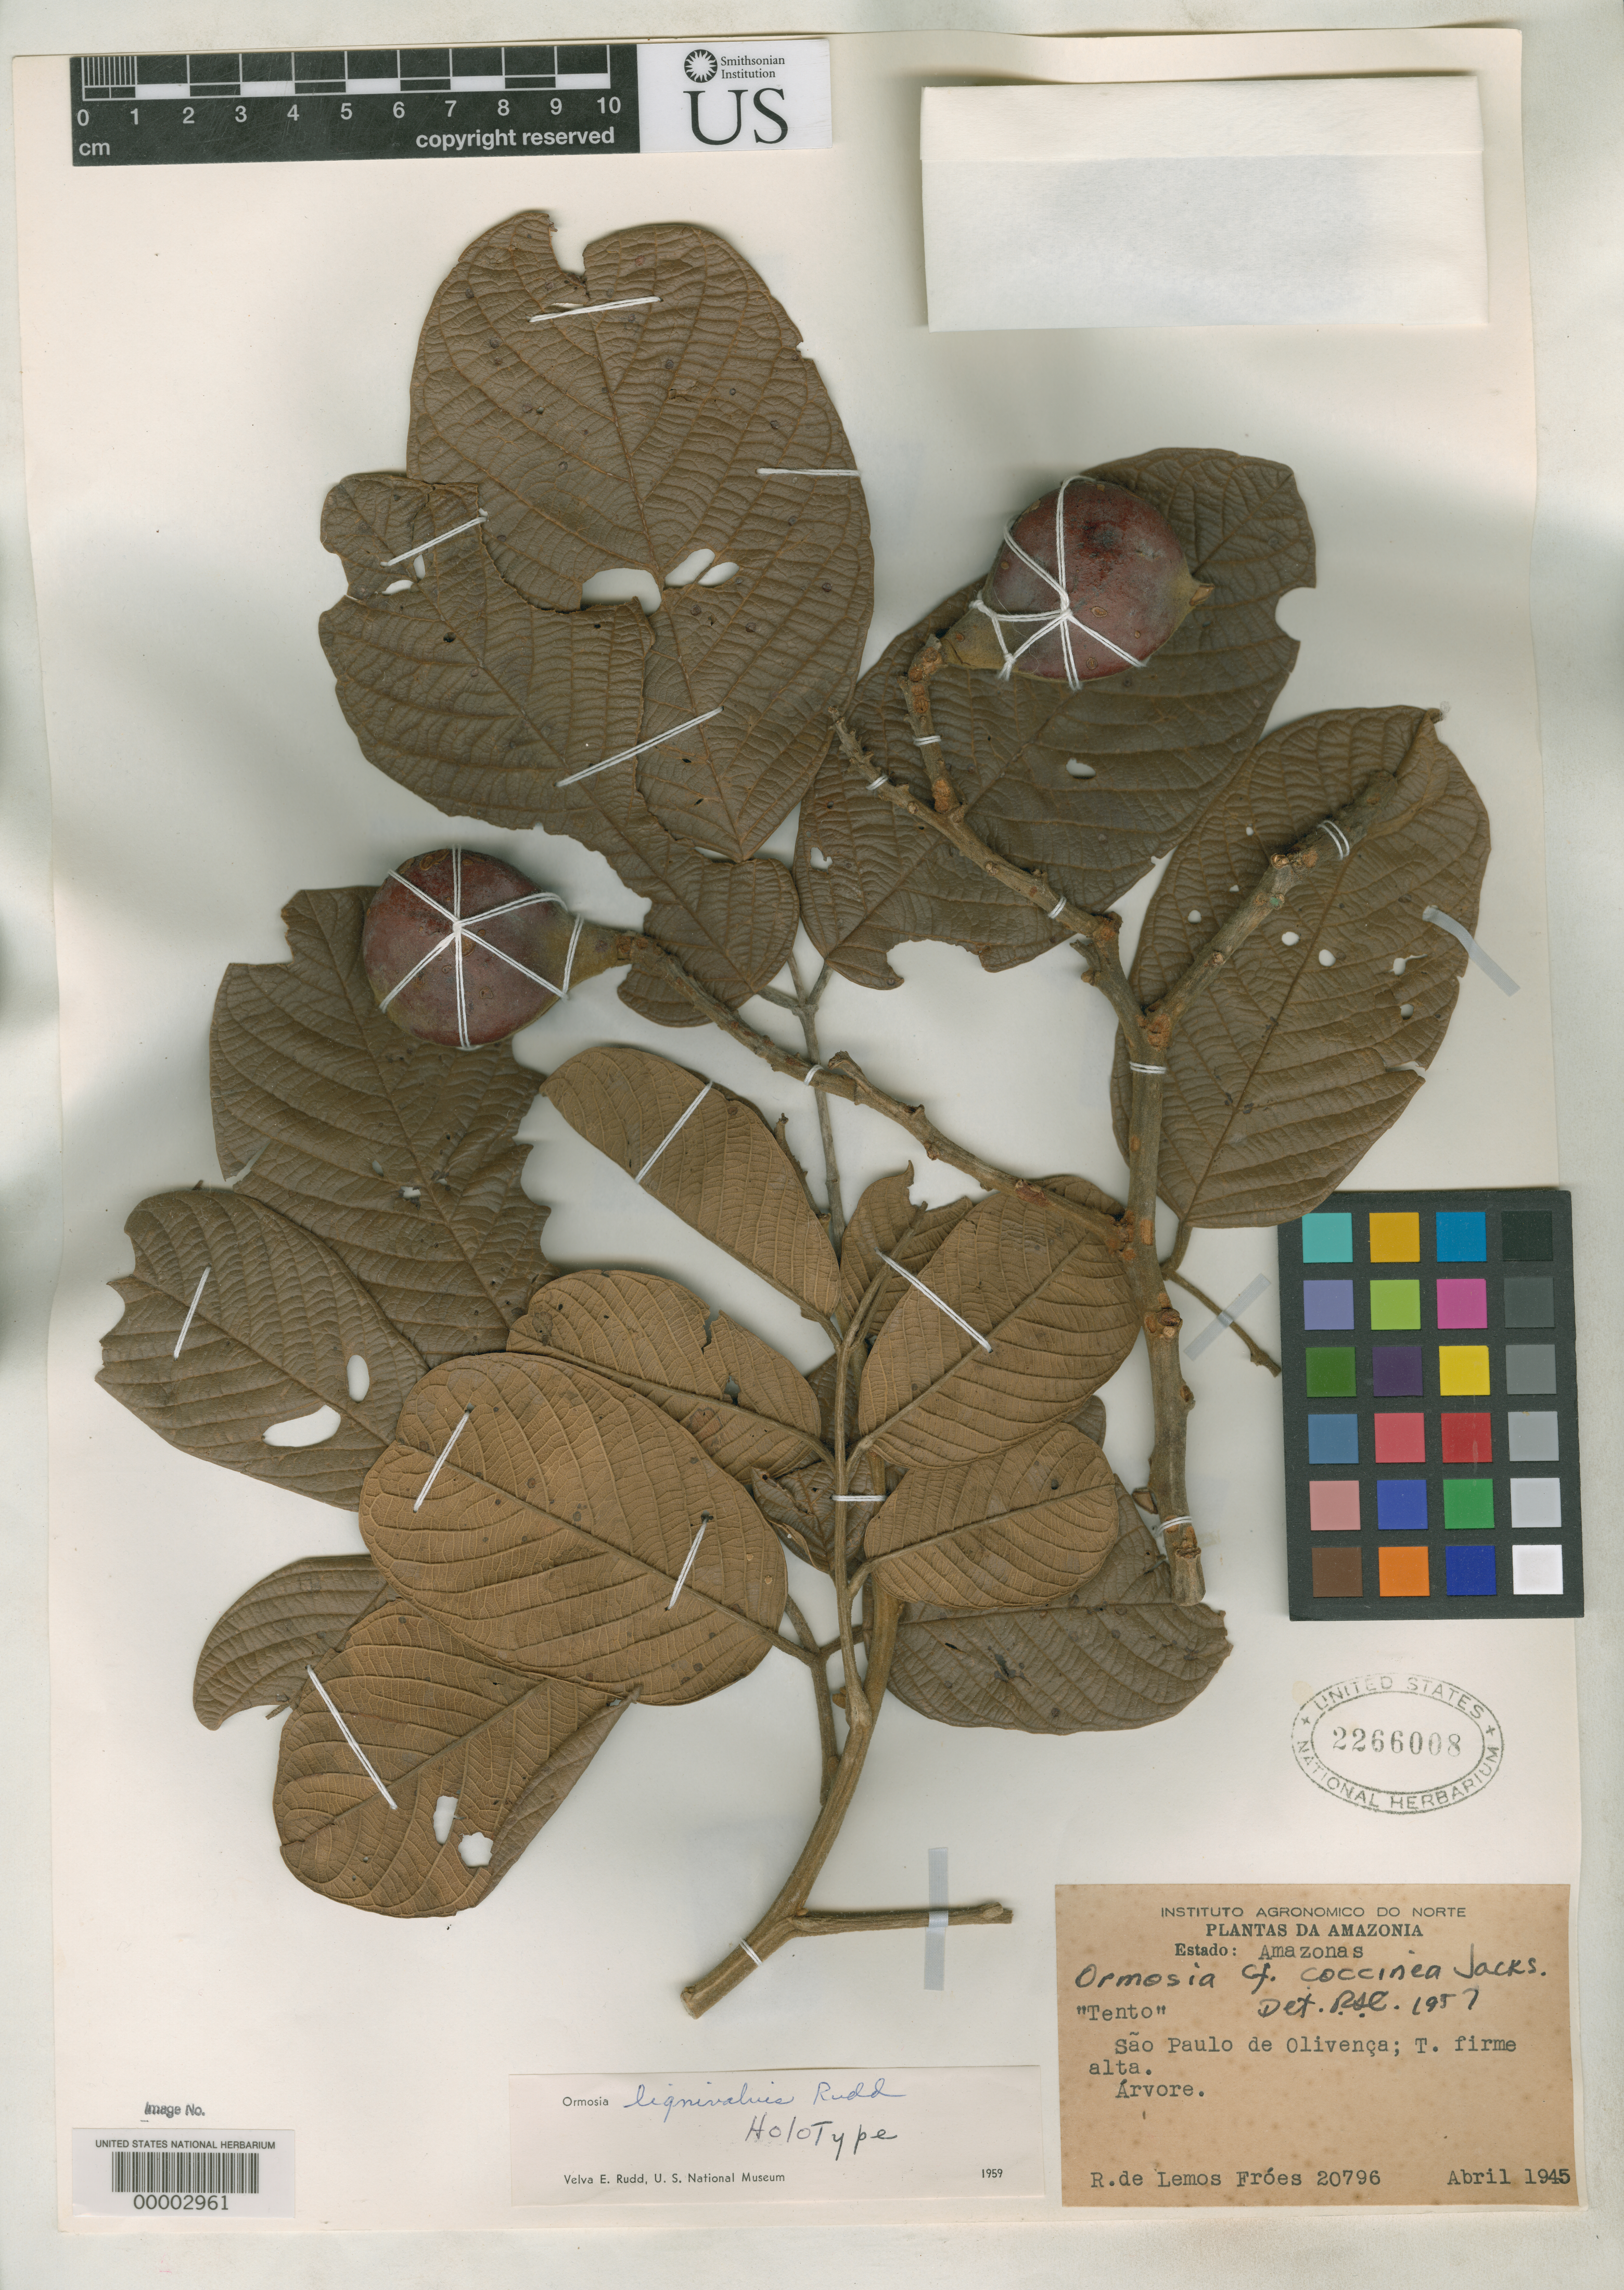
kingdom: Plantae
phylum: Tracheophyta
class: Magnoliopsida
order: Fabales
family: Fabaceae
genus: Ormosia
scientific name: Ormosia lignivalvis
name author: Rudd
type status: Holotype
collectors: R. L. Fróes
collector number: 20796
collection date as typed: Apr 1945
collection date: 1945-04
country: Brazil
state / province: Amazonas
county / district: San Paulo de Olivenca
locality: Sao Paulo de Olivenca.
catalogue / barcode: US 2266008